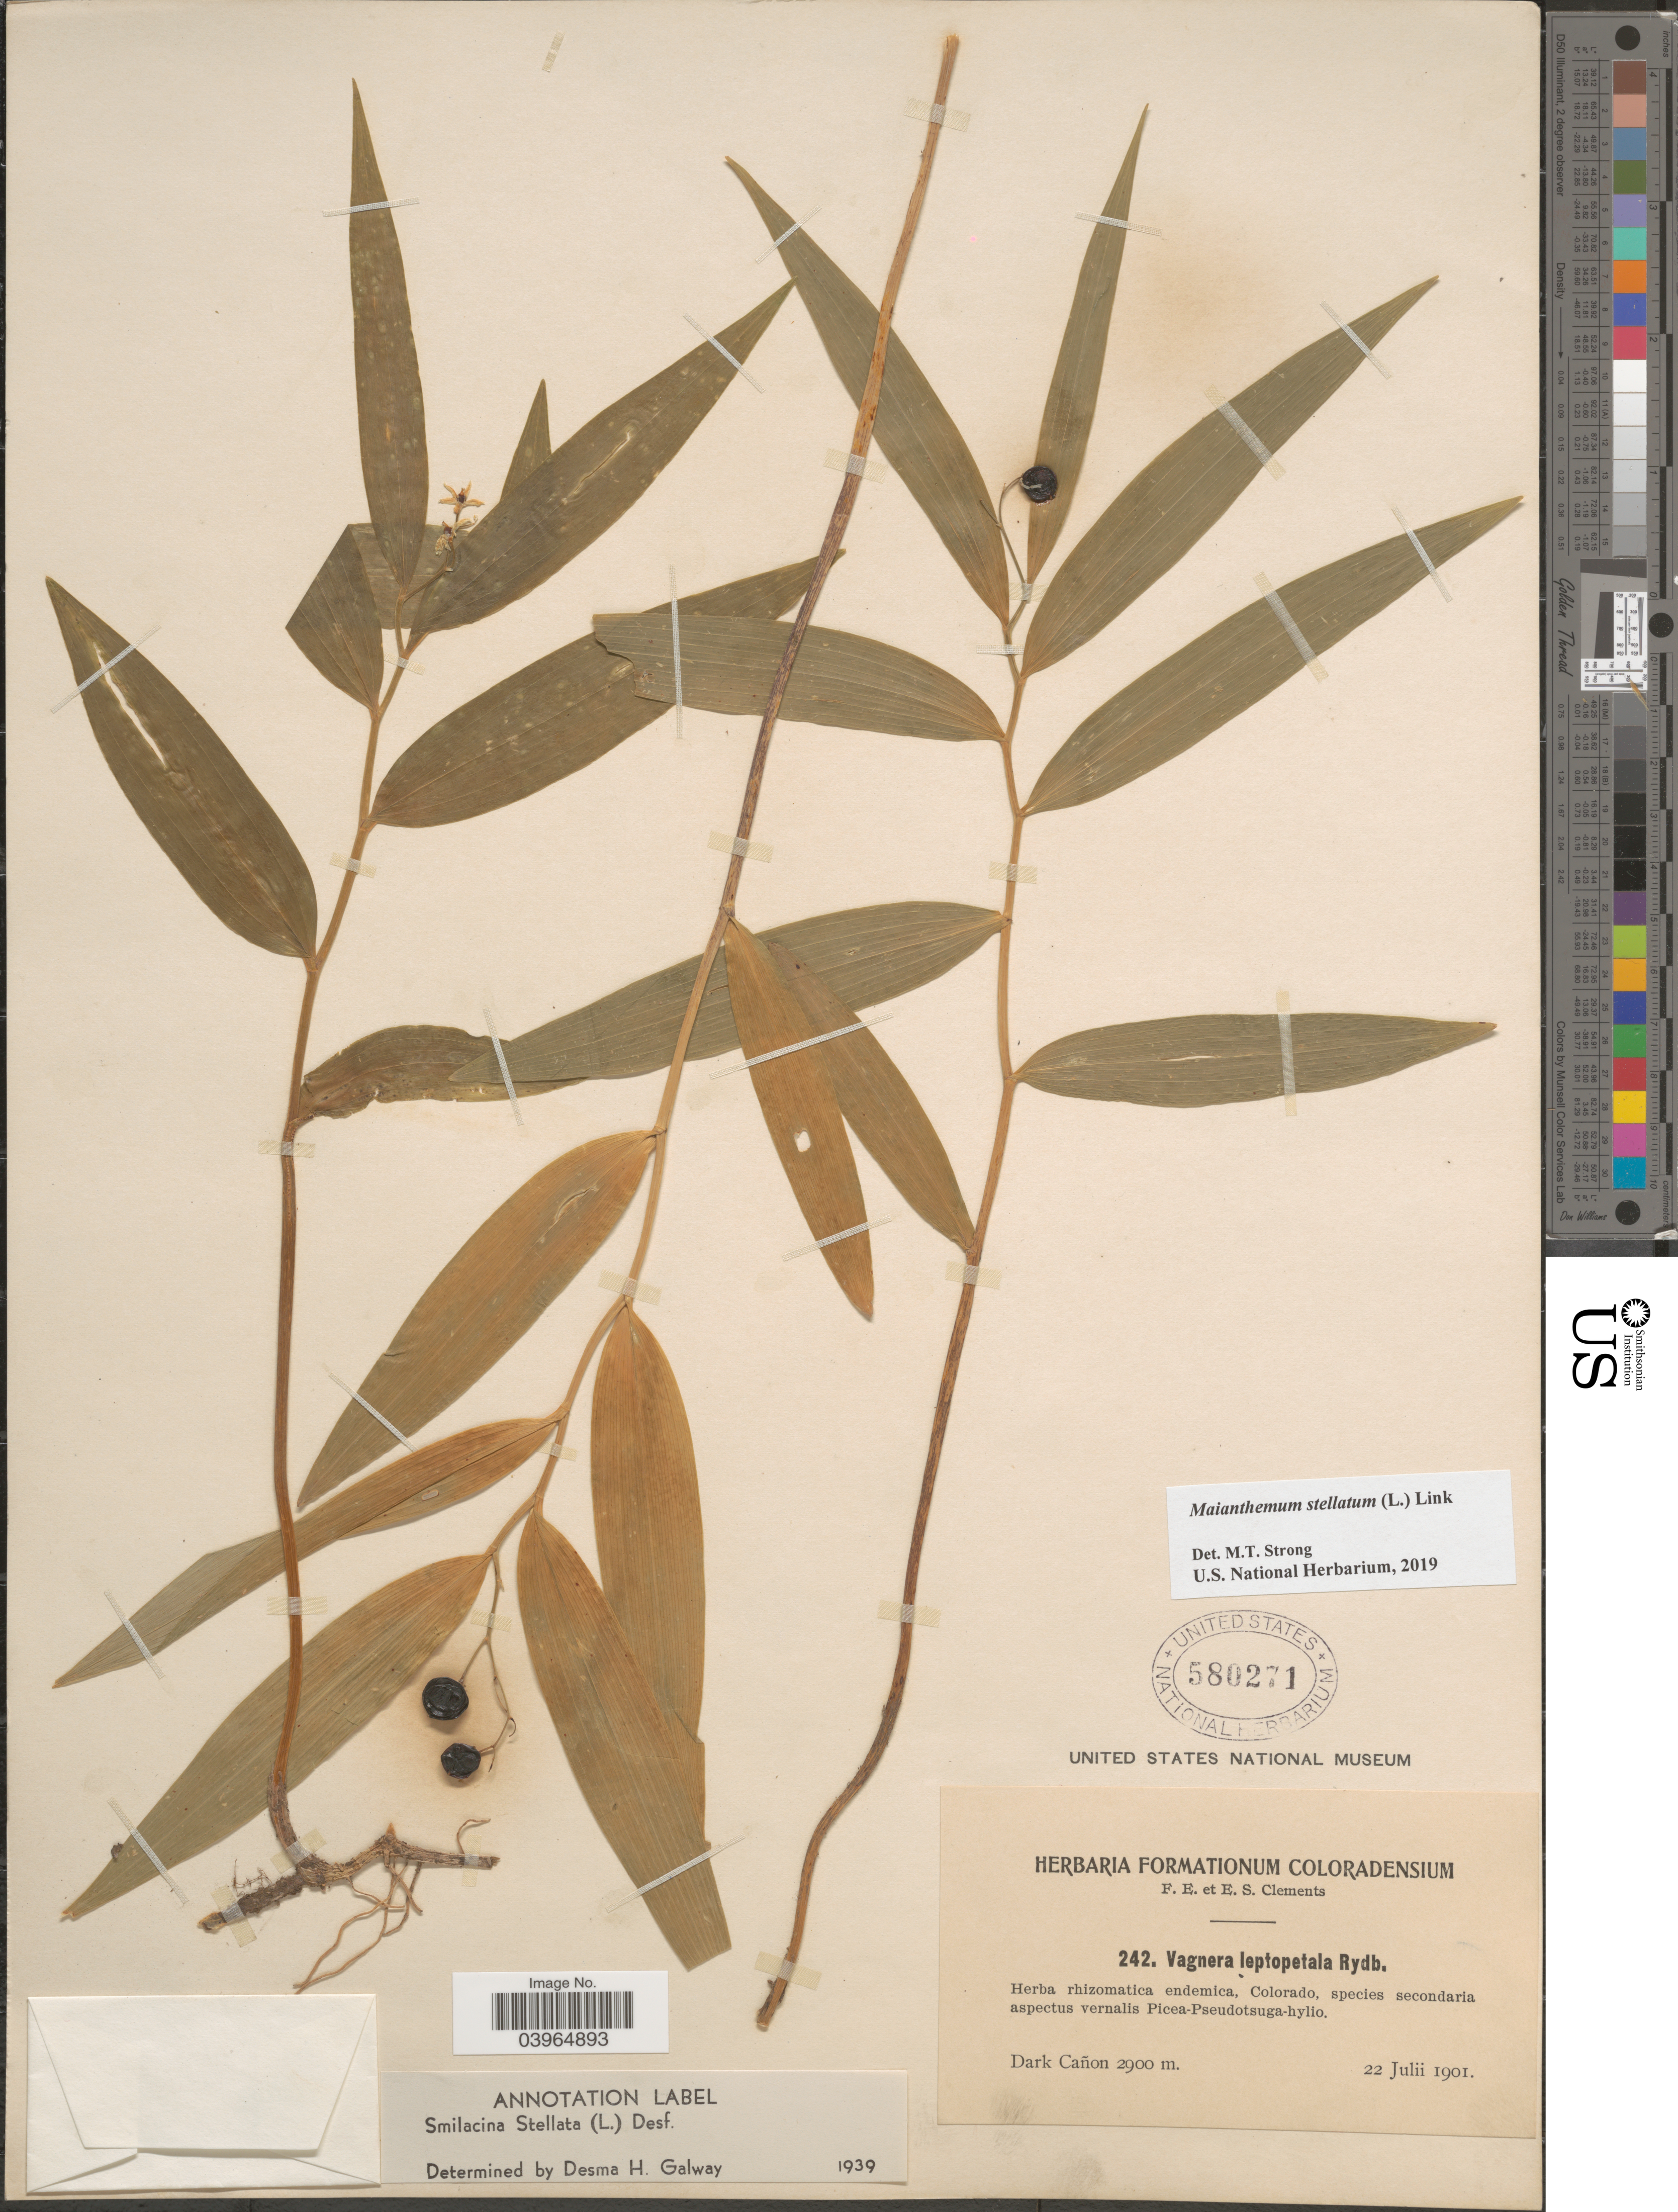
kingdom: Plantae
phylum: Tracheophyta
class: Liliopsida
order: Asparagales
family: Asparagaceae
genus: Maianthemum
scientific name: Maianthemum stellatum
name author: (L.) Link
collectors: F. E. Clements & E. S. Clements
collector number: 242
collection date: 1901-07-22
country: United States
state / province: Colorado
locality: Dark Cañon.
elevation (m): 2900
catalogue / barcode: US 580271